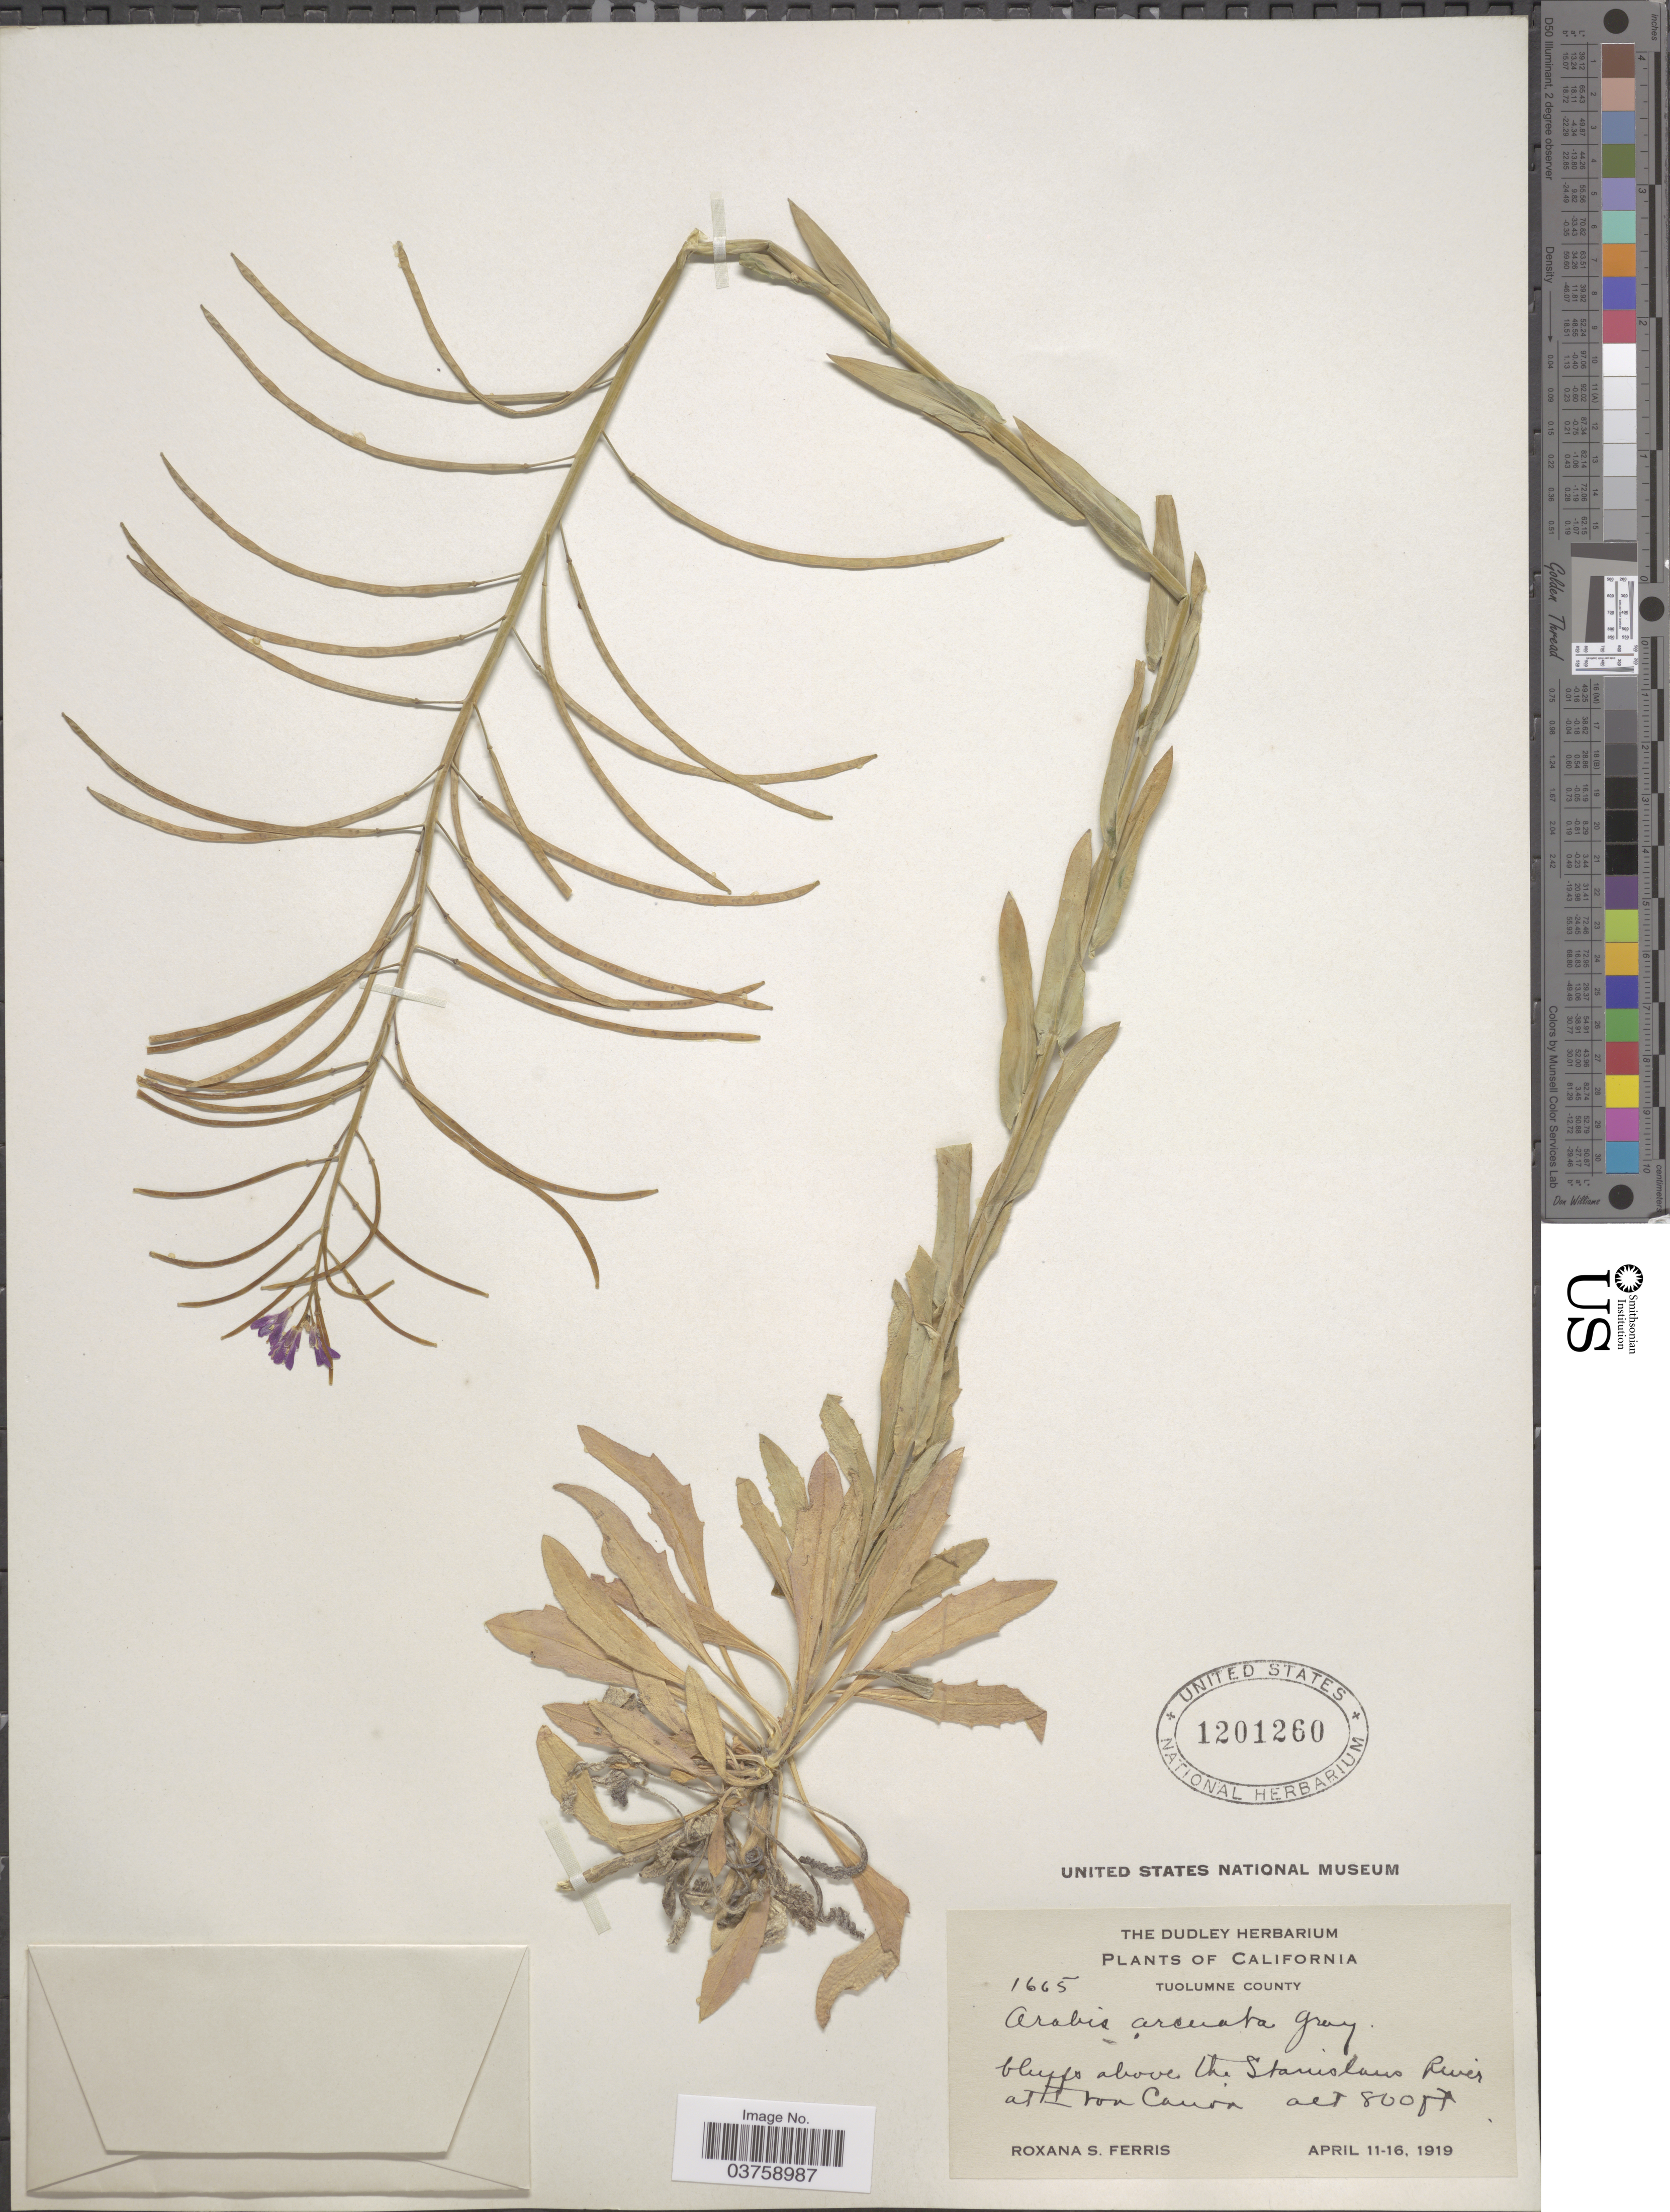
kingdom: Plantae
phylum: Tracheophyta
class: Magnoliopsida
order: Brassicales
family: Brassicaceae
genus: Arabis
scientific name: Arabis sparsiflora var. arcuata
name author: (Nutt.) Rollins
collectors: R. S. Ferris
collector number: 1665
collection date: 1919-04-11/1919-04-16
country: United States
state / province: California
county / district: Tuolumne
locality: Tuolumne County. Bluffs above The Stanislaus River.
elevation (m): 244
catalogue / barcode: US 1201260